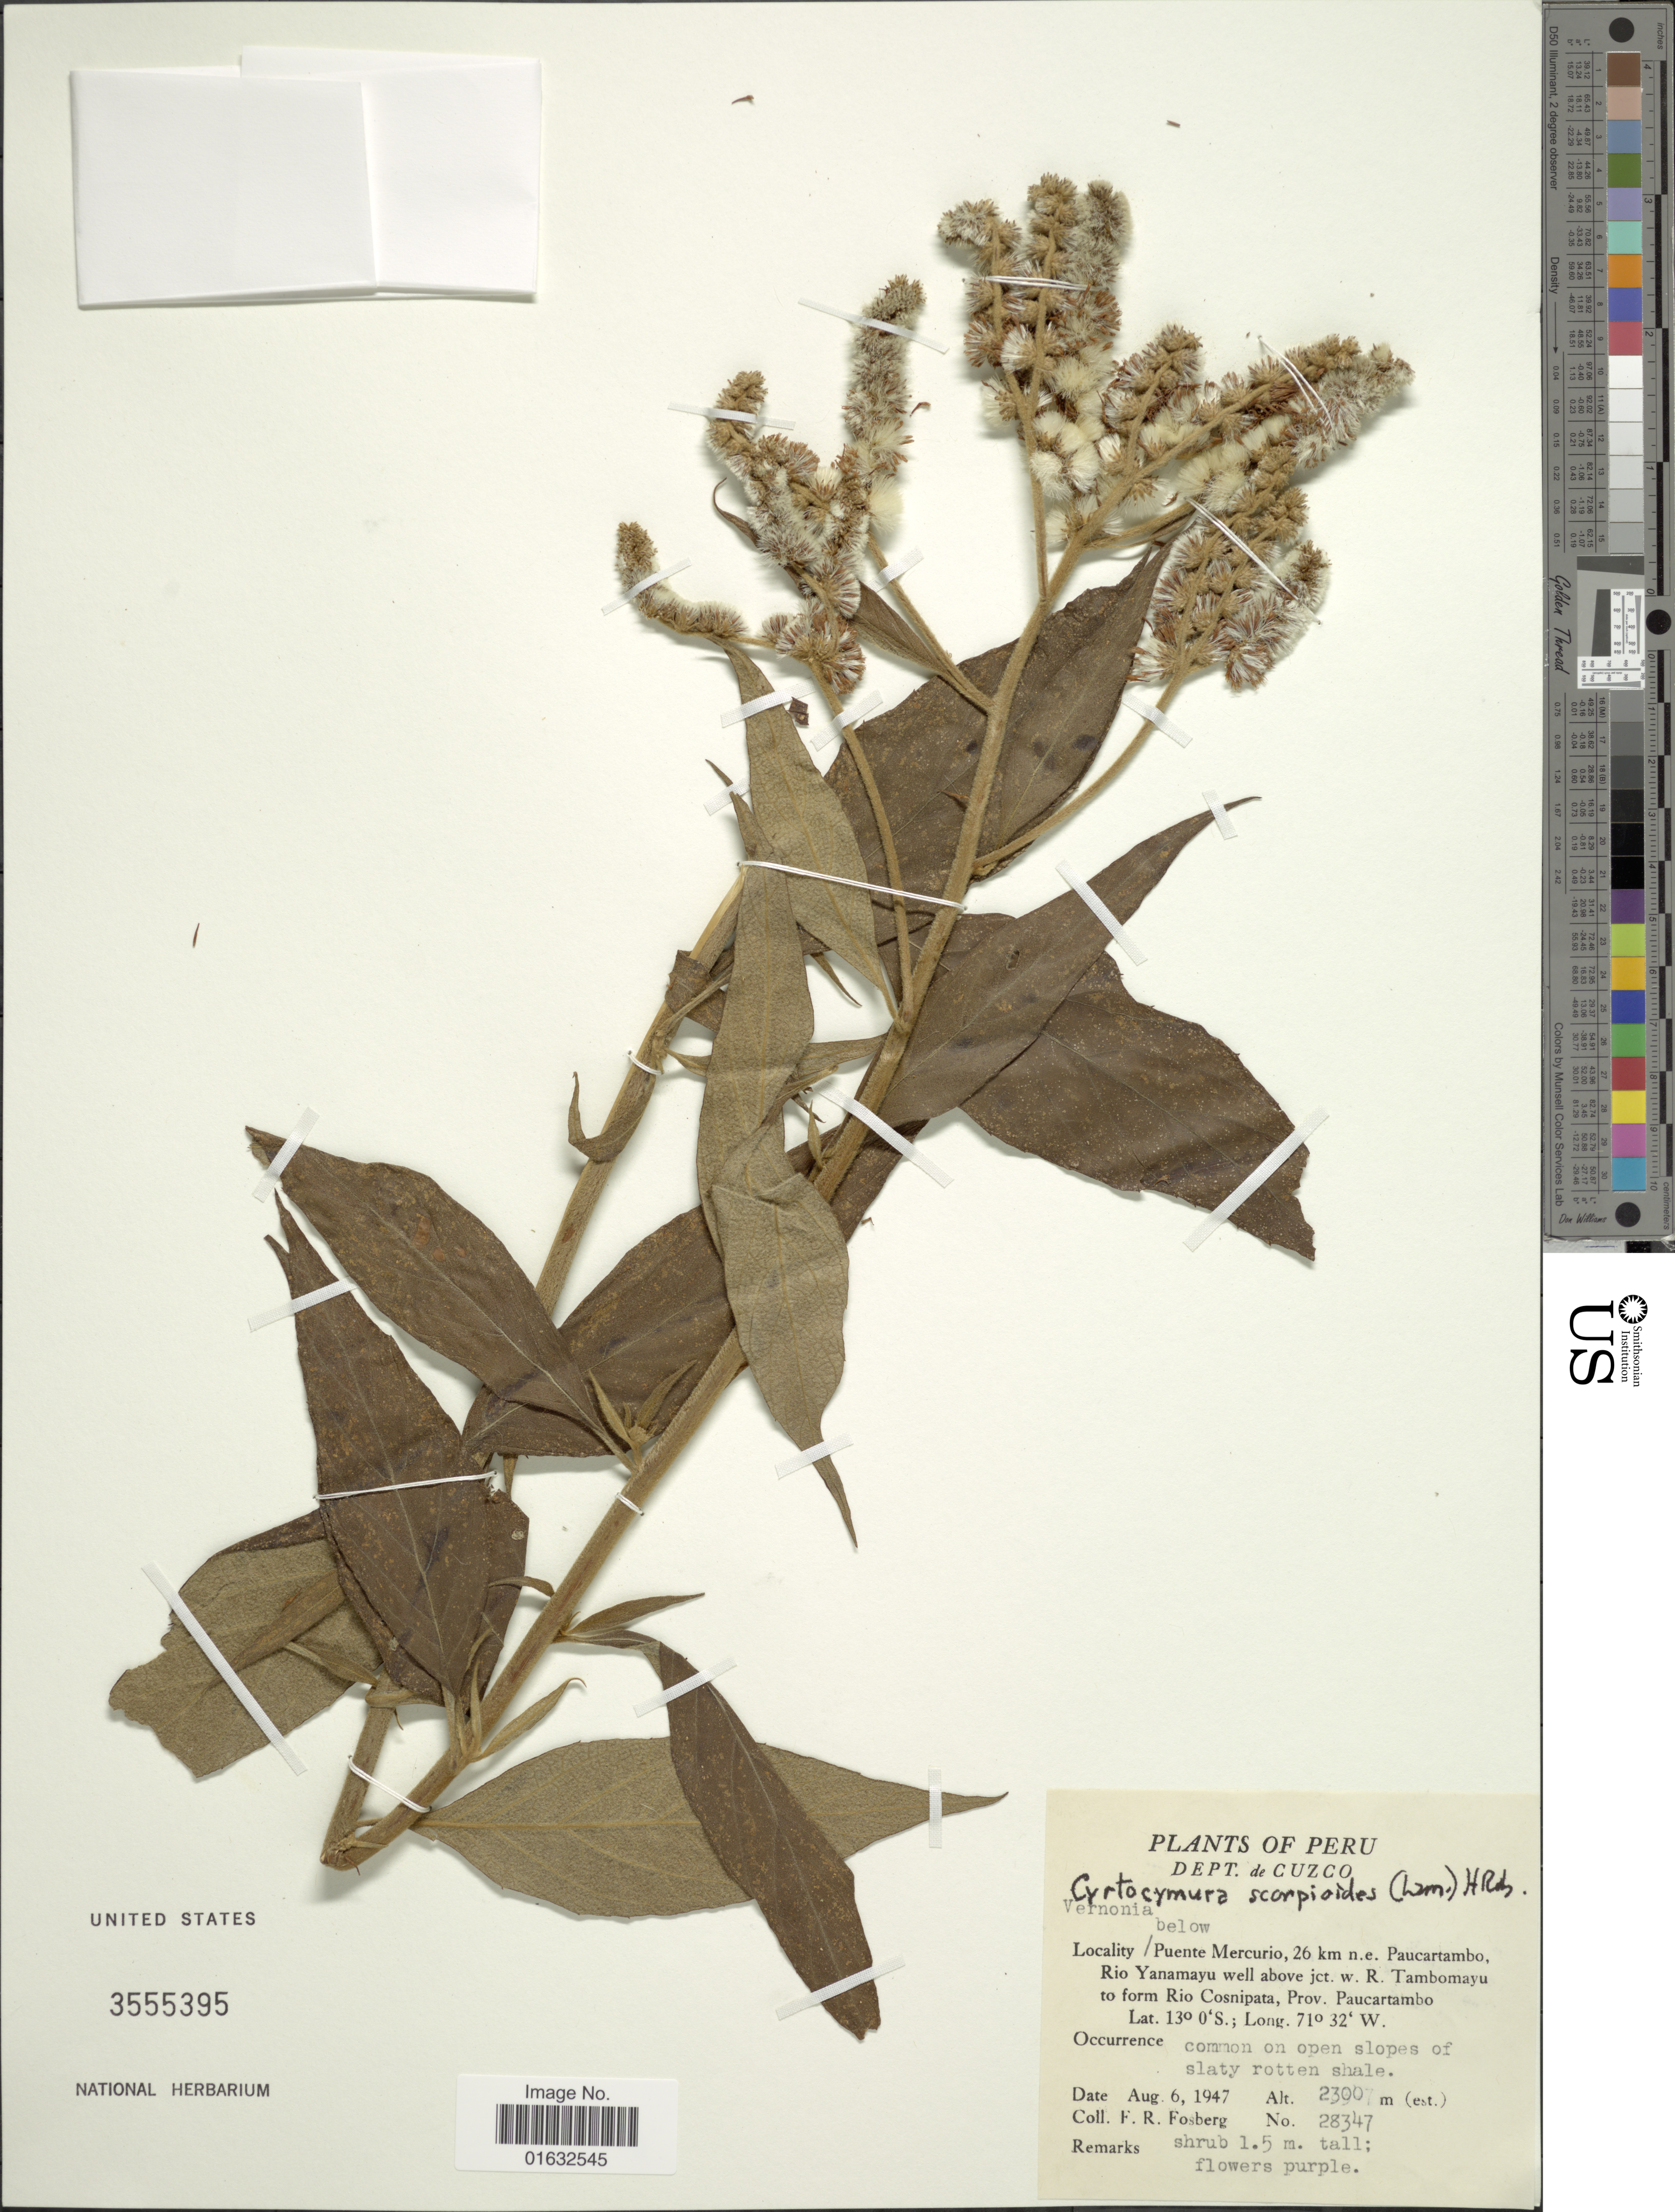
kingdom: Plantae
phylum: Tracheophyta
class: Magnoliopsida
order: Asterales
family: Asteraceae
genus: Cyrtocymura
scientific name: Cyrtocymura scorpioides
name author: (Lam.) H. Rob.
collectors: F. R. Fosberg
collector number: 28347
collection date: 1947-08-06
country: Peru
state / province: Cusco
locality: Puente Mercurio, 26 km n.e. Paucartambo, Rio Yanamayu well above jct. w. R. Tambomayu to from Rio Cosnipata, Prov. Paucartambo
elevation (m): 2300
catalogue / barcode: US 3555395